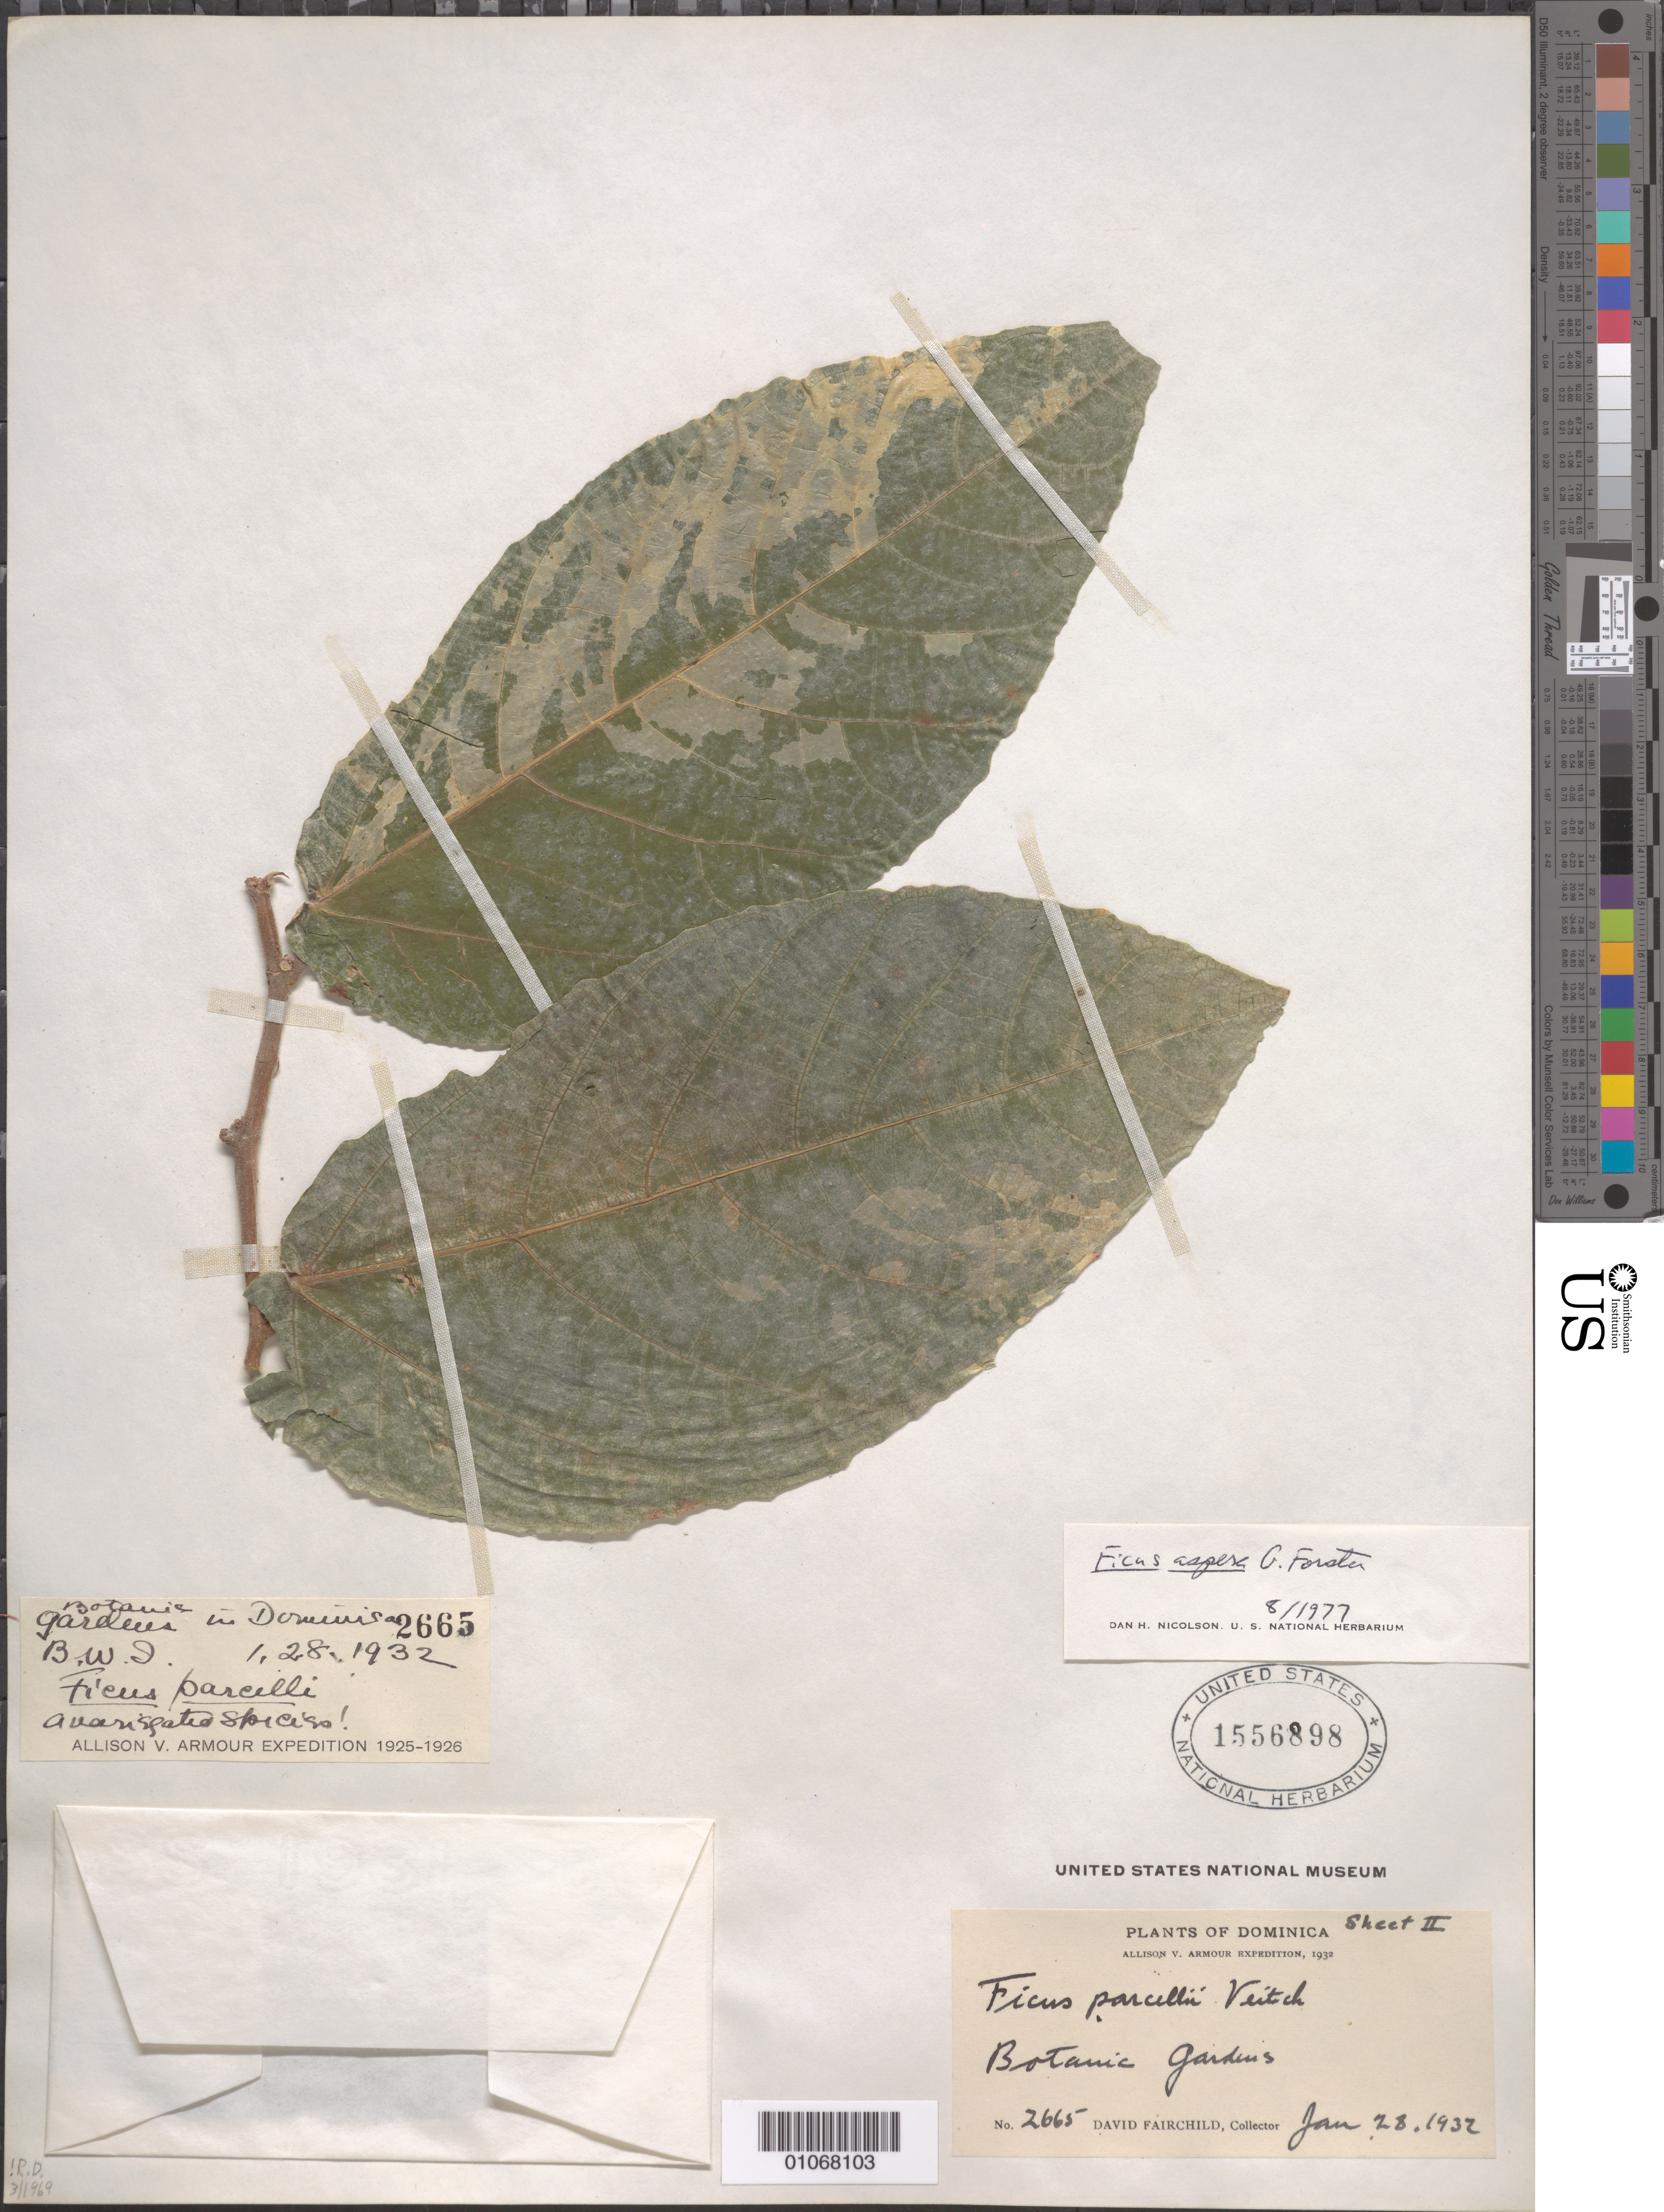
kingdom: Plantae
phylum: Tracheophyta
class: Magnoliopsida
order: Rosales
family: Moraceae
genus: Ficus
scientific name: Ficus aspera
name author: G. Forst.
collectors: D. Fairchild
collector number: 2665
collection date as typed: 28 Jan 1932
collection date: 1932-01-28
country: Dominica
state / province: St. George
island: Dominica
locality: Botanic Garden.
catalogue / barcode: US 1556896